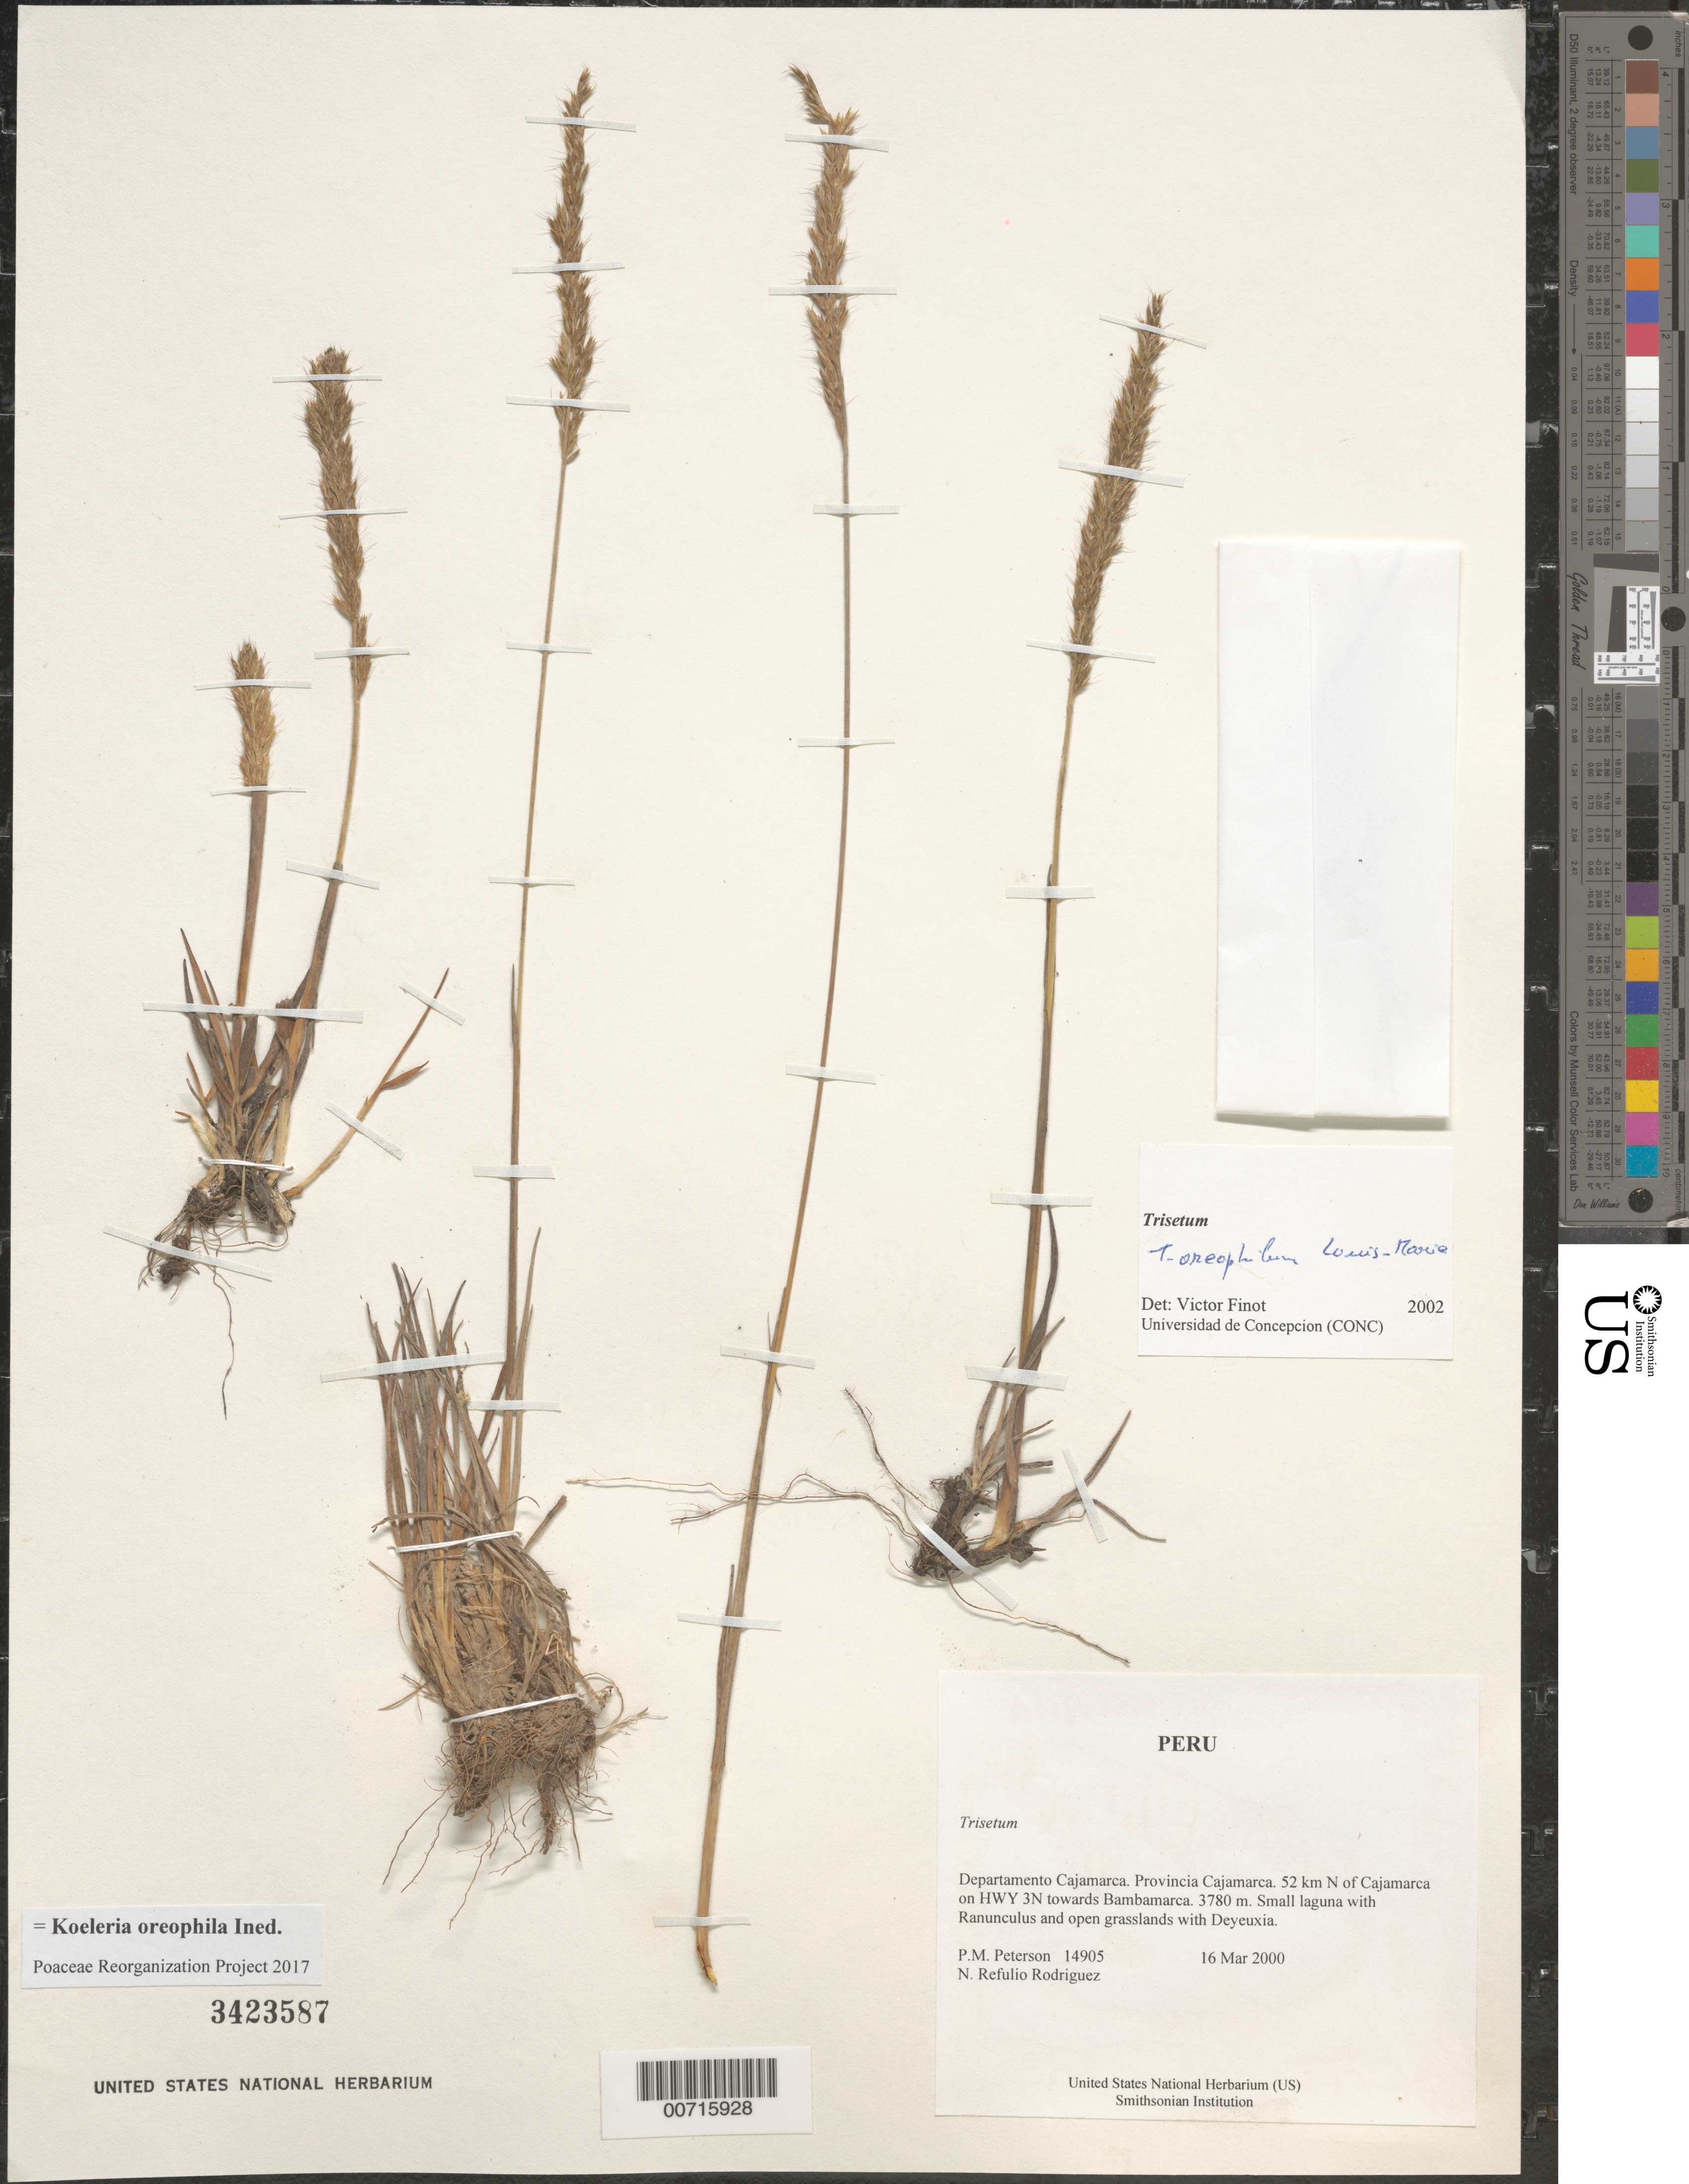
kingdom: Plantae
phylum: Tracheophyta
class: Liliopsida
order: Poales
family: Poaceae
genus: Koeleria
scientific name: Koeleria oreophila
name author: (Louis-Marie) Barberá et al.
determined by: Poaceae Reorganization Project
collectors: P. M. Peterson & N. Refulio-Rodríguez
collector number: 14905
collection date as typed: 16 Mar 2000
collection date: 2000-03-16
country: Peru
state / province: Cajamarca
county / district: Cajamarca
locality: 52 km N of Cajamarca on HWY 3N towards Bambamarca.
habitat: Small laguna with Ranunculus and open grasslands with Deyeuxia.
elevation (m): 3780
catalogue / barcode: US 3423587